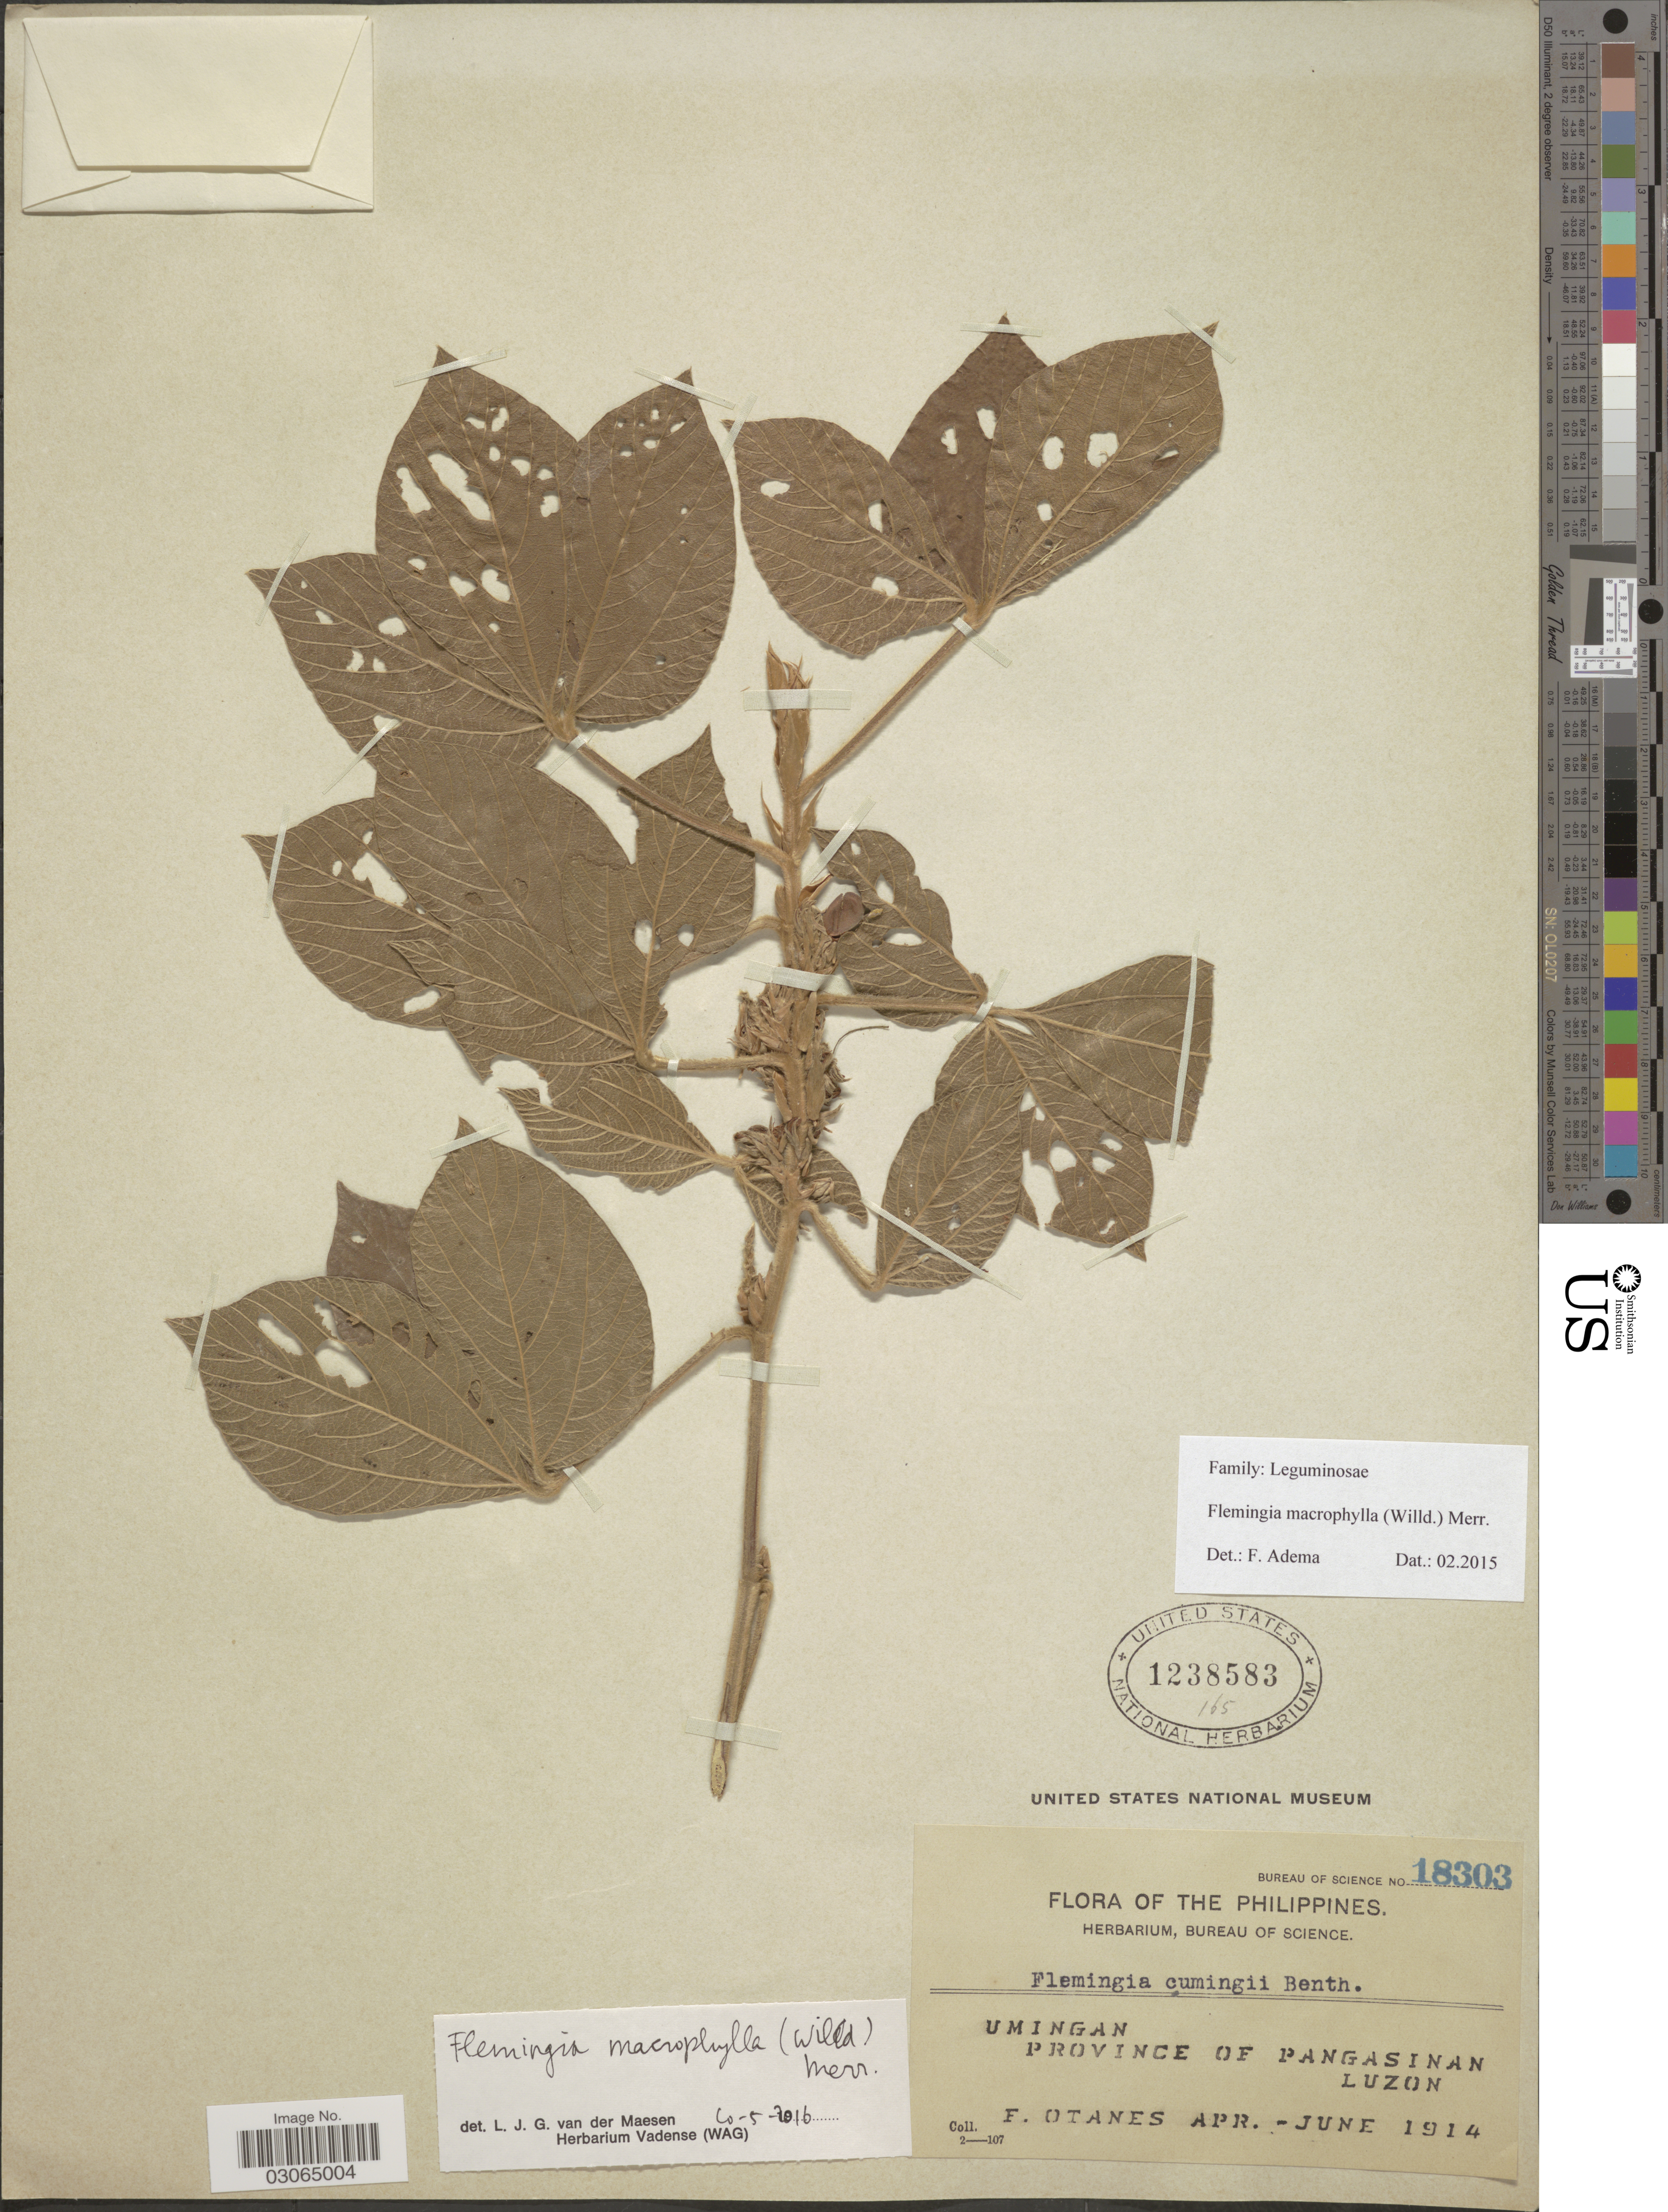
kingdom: Plantae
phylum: Tracheophyta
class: Magnoliopsida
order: Fabales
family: Fabaceae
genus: Flemingia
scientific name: Flemingia macrophylla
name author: (Willd.) Kuntze ex Merr.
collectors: F. Q. Otanes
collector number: Bureau of Science 18303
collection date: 1914-04/1914-06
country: Philippines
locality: Umingan. Province of Pangasinan. Luzon.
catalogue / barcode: US 1238583